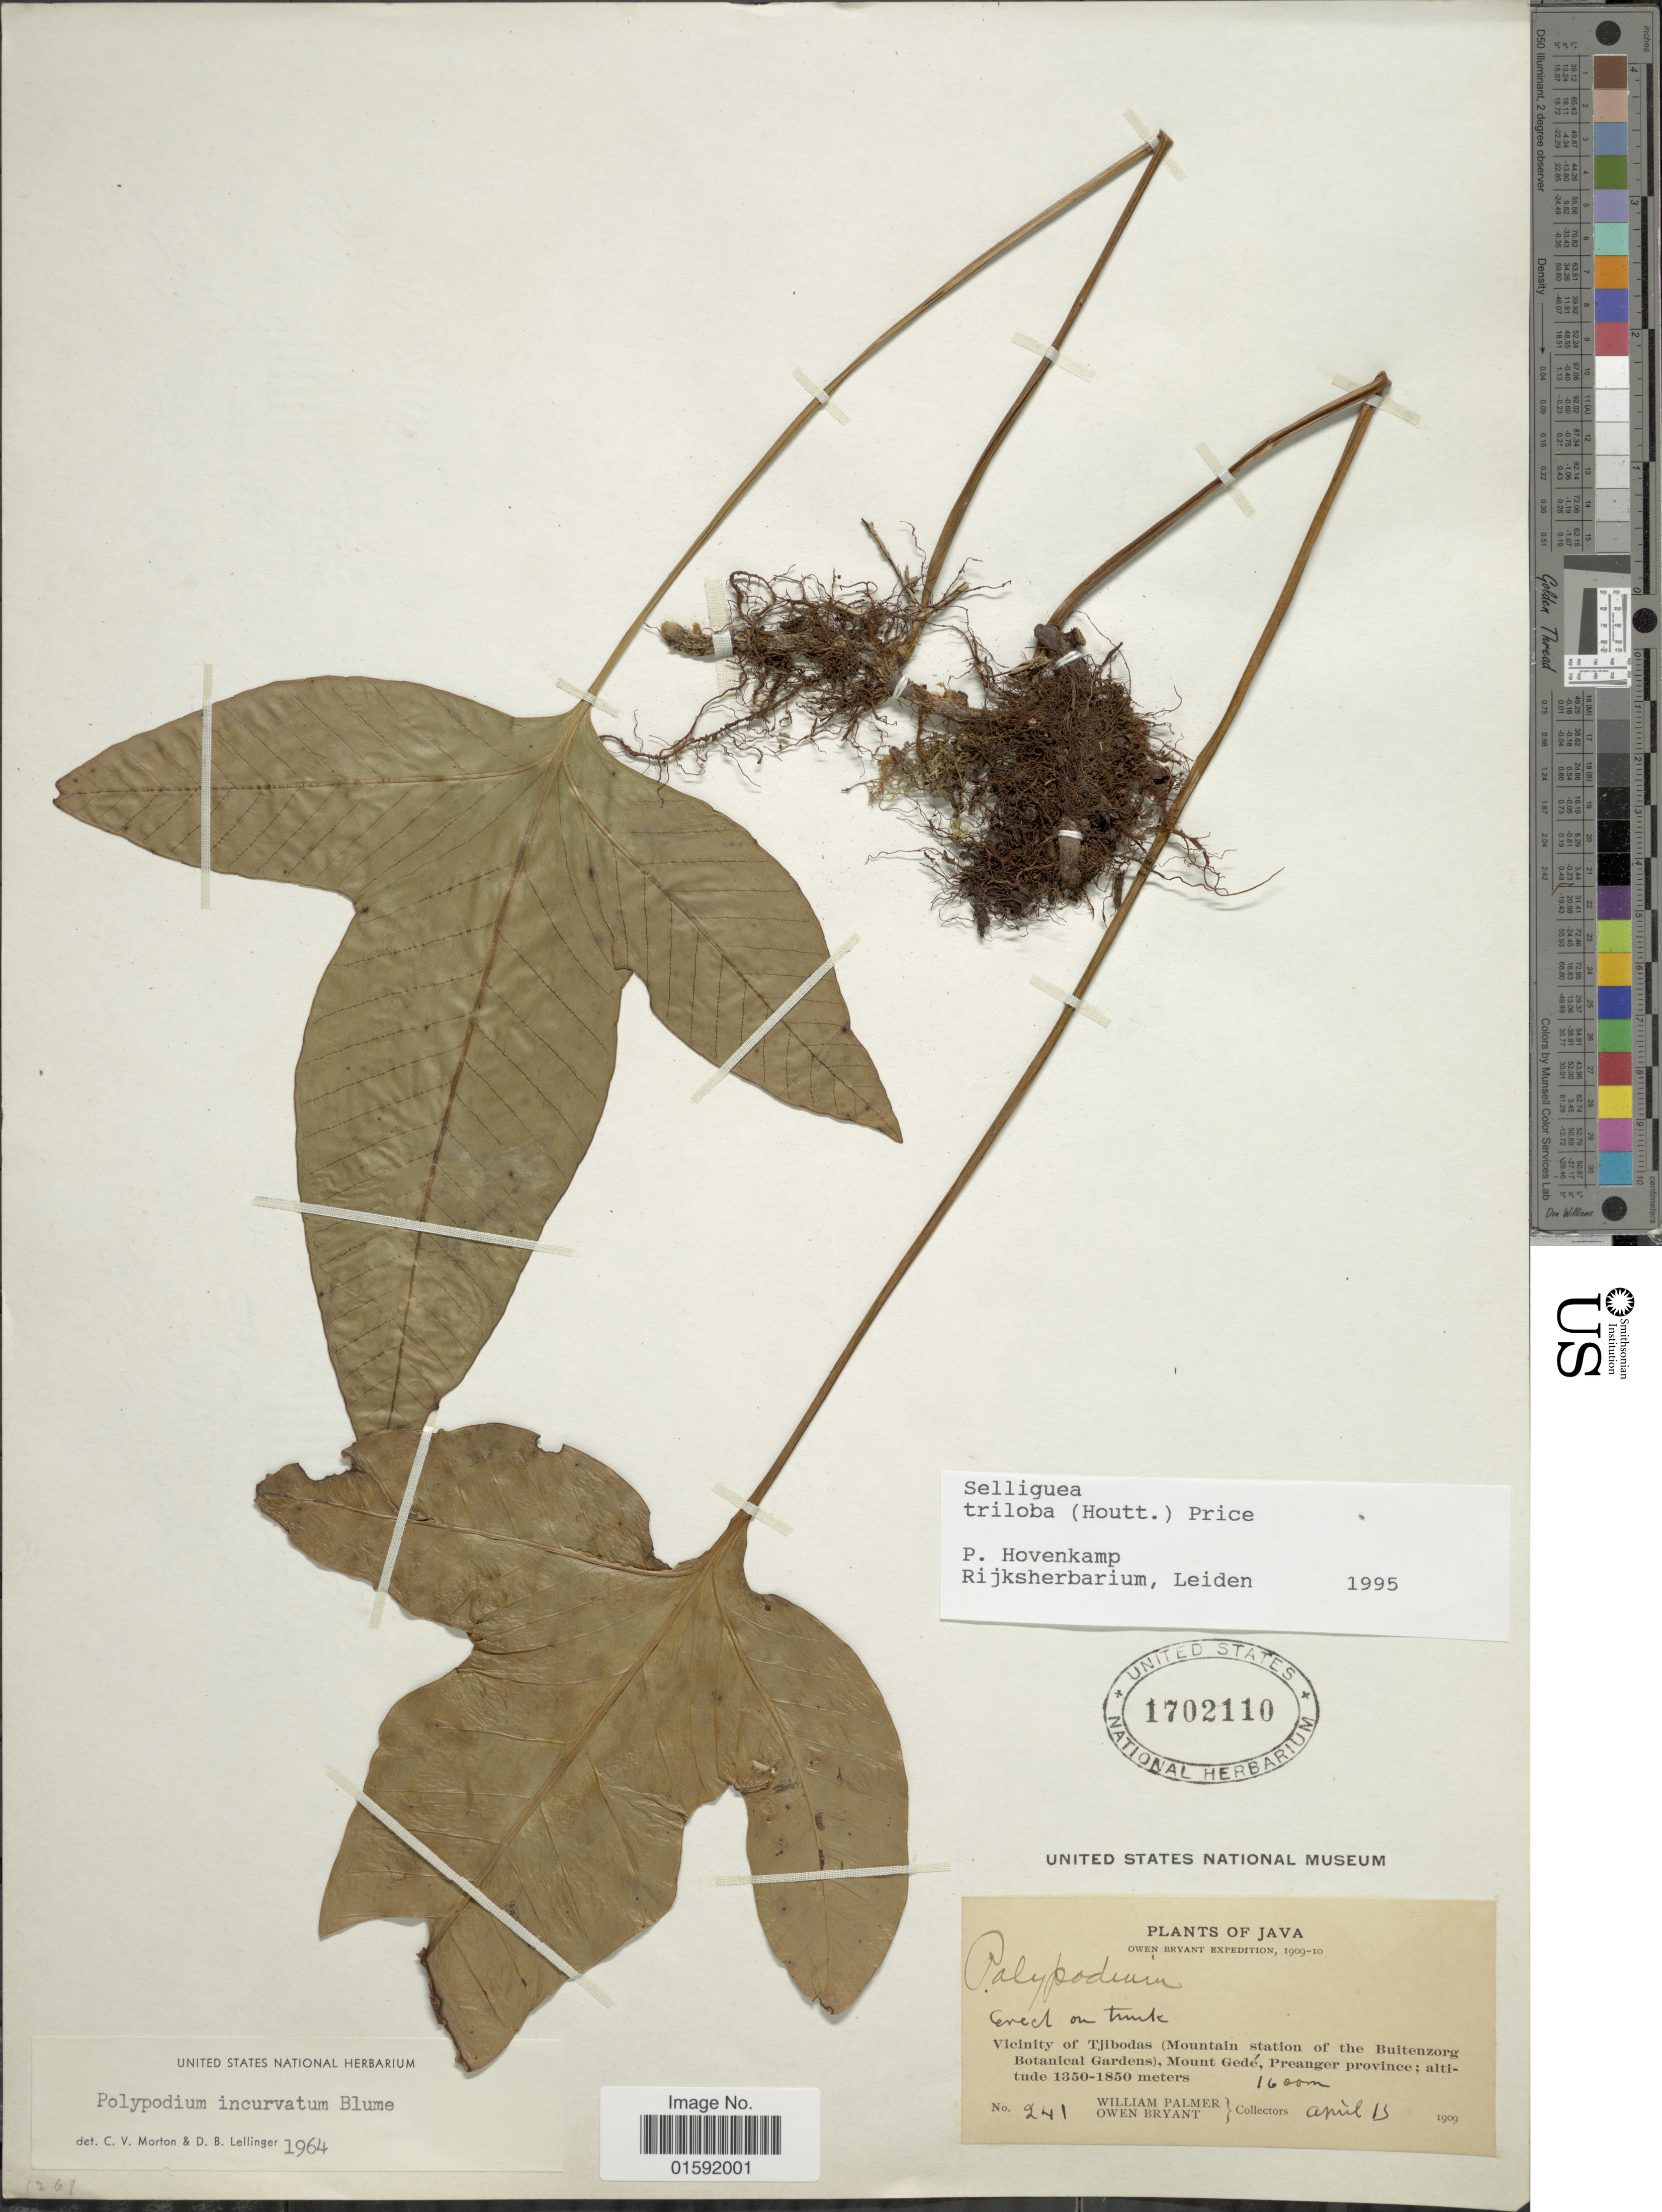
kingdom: Plantae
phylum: Tracheophyta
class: Polypodiopsida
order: Polypodiales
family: Polypodiaceae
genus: Selliguea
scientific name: Selliguea triloba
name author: (Houtt.) M.G. Price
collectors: W. Palmer & O. Bryant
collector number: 241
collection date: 1909-04-15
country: Indonesia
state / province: Java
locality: Vicinity of Tjiboas (Mountain station of the Buitenzorg Botanical Gardens), Mount Gedé, Preanger Province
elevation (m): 1600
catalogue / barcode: US 1702110